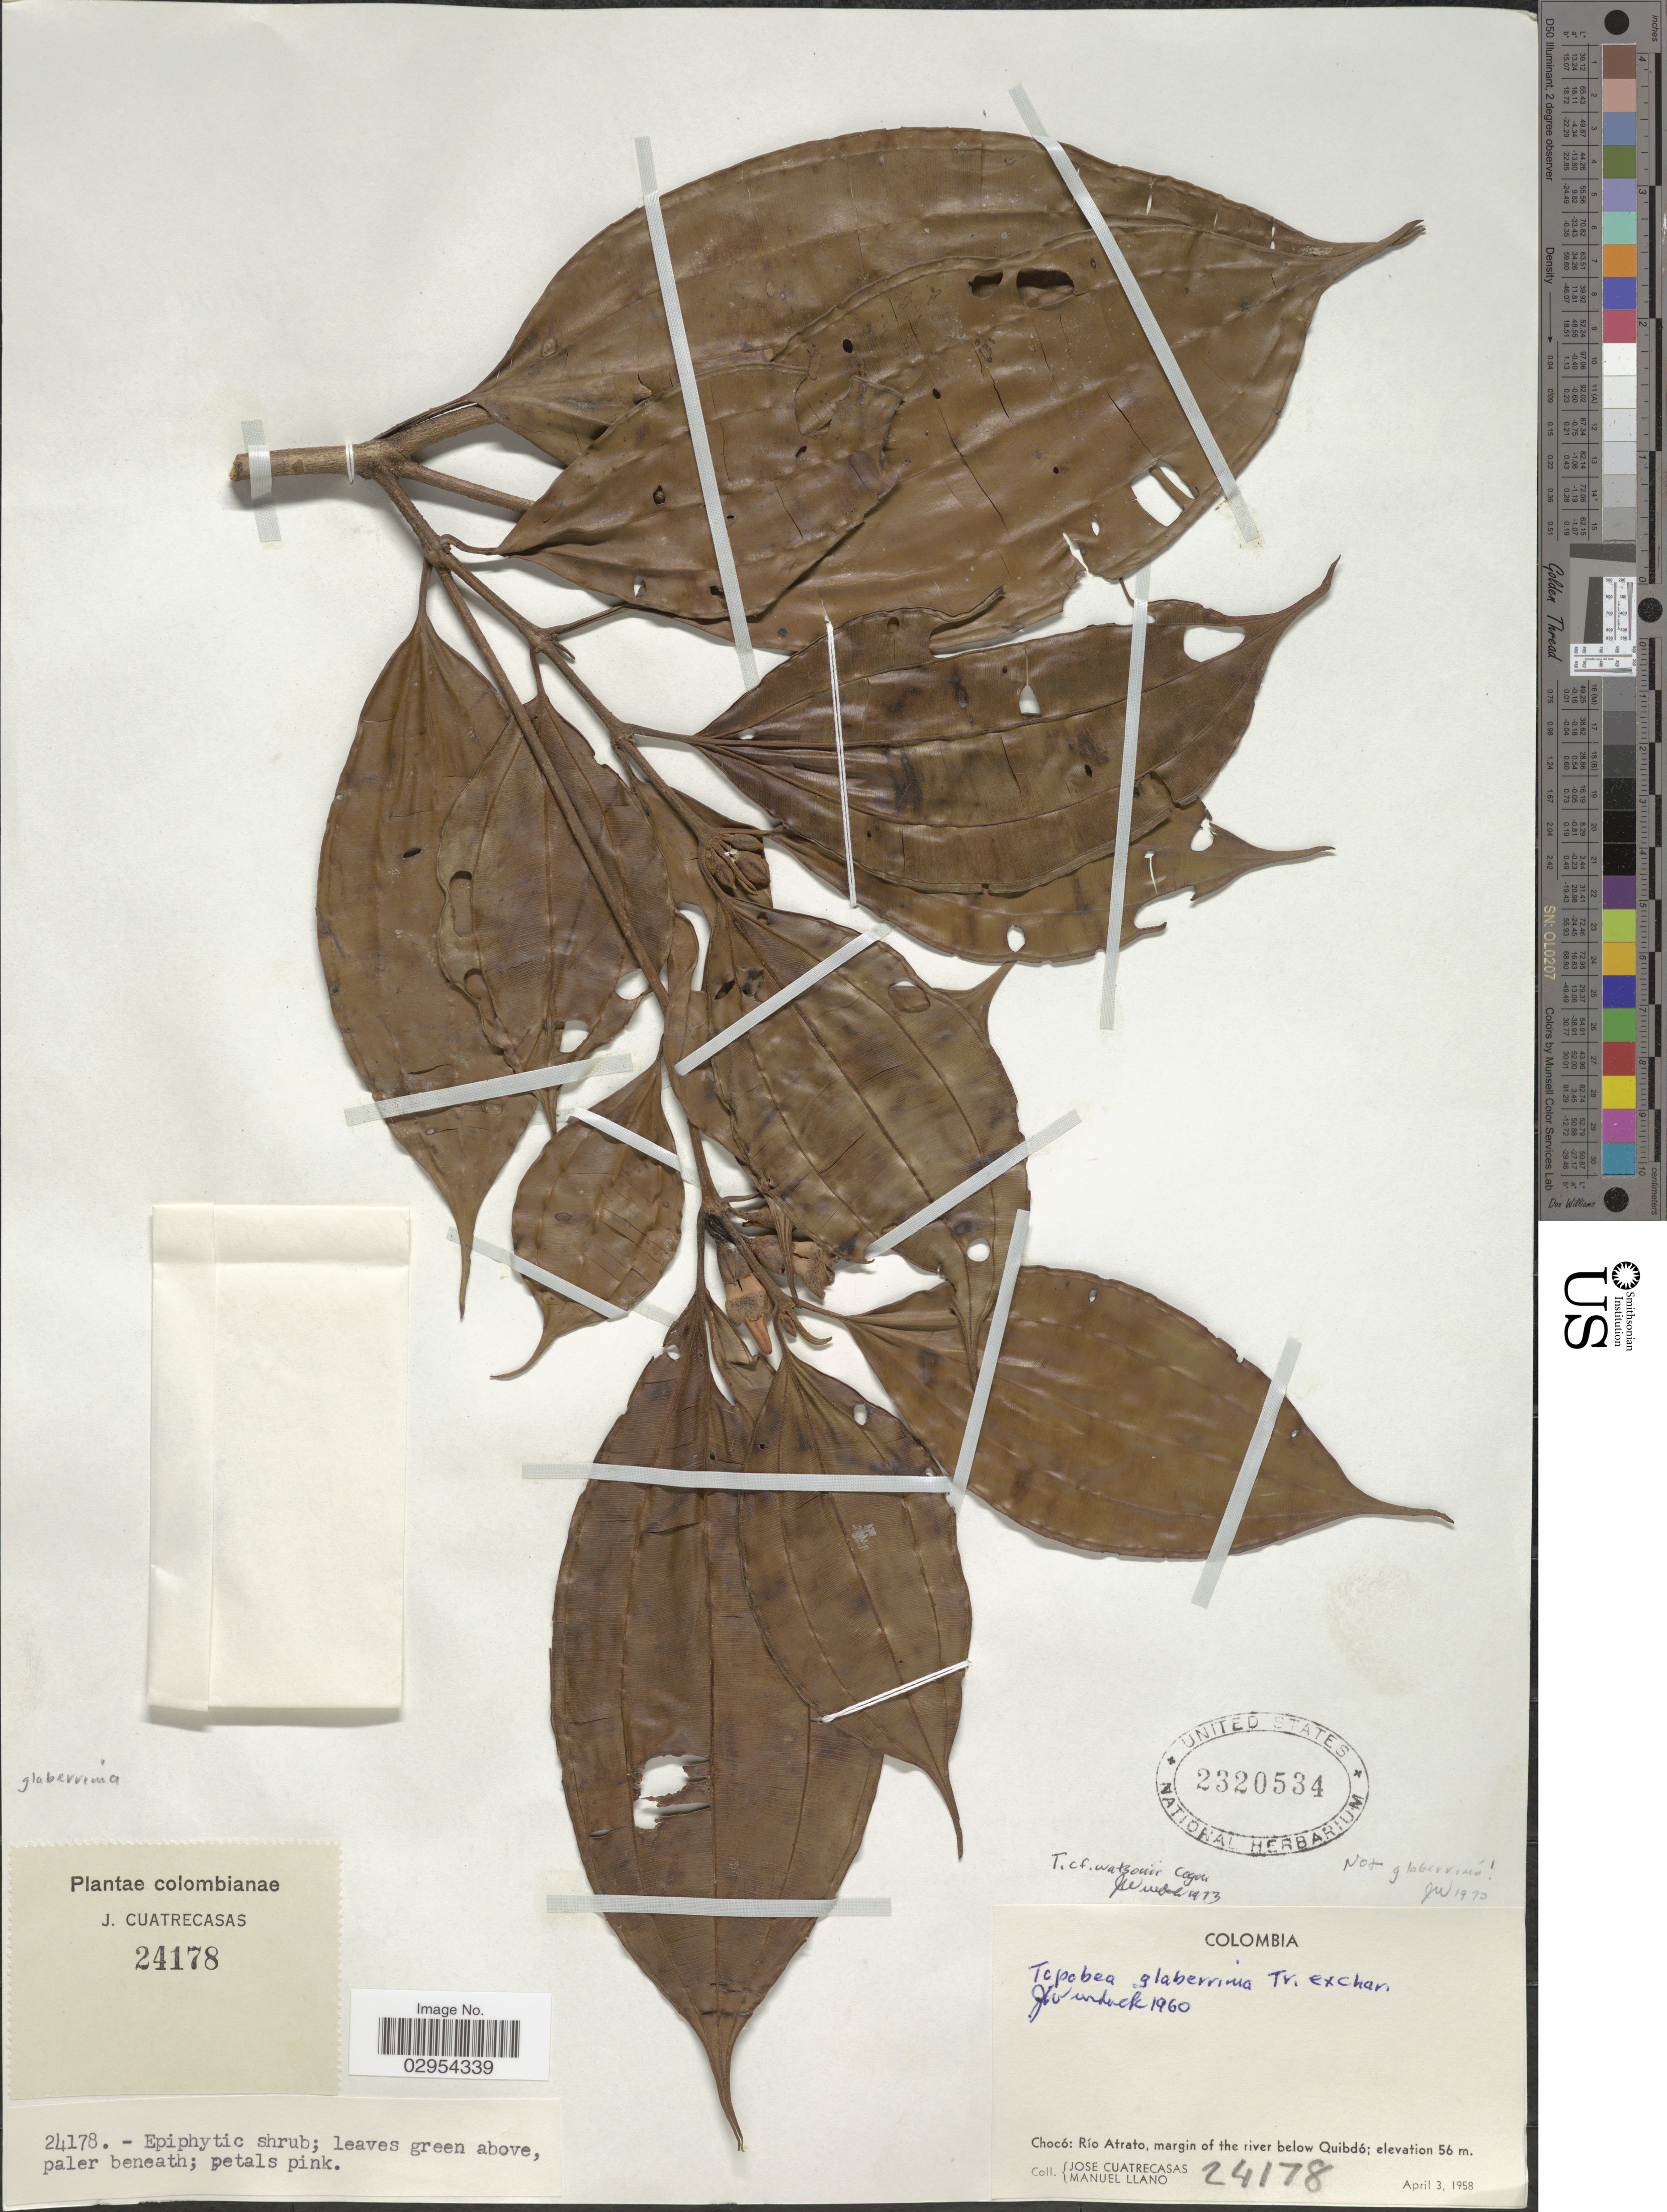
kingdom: Plantae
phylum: Tracheophyta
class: Magnoliopsida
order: Myrtales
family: Melastomataceae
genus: Topobea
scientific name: Topobea watsonii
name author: Cogn.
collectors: J. Cuatrecasas & M. d. Llano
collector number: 24178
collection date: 1958-04-03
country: Colombia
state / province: Chocó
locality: Río Atrato, margin of the river below Quibdó.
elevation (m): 56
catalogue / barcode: US 2320534